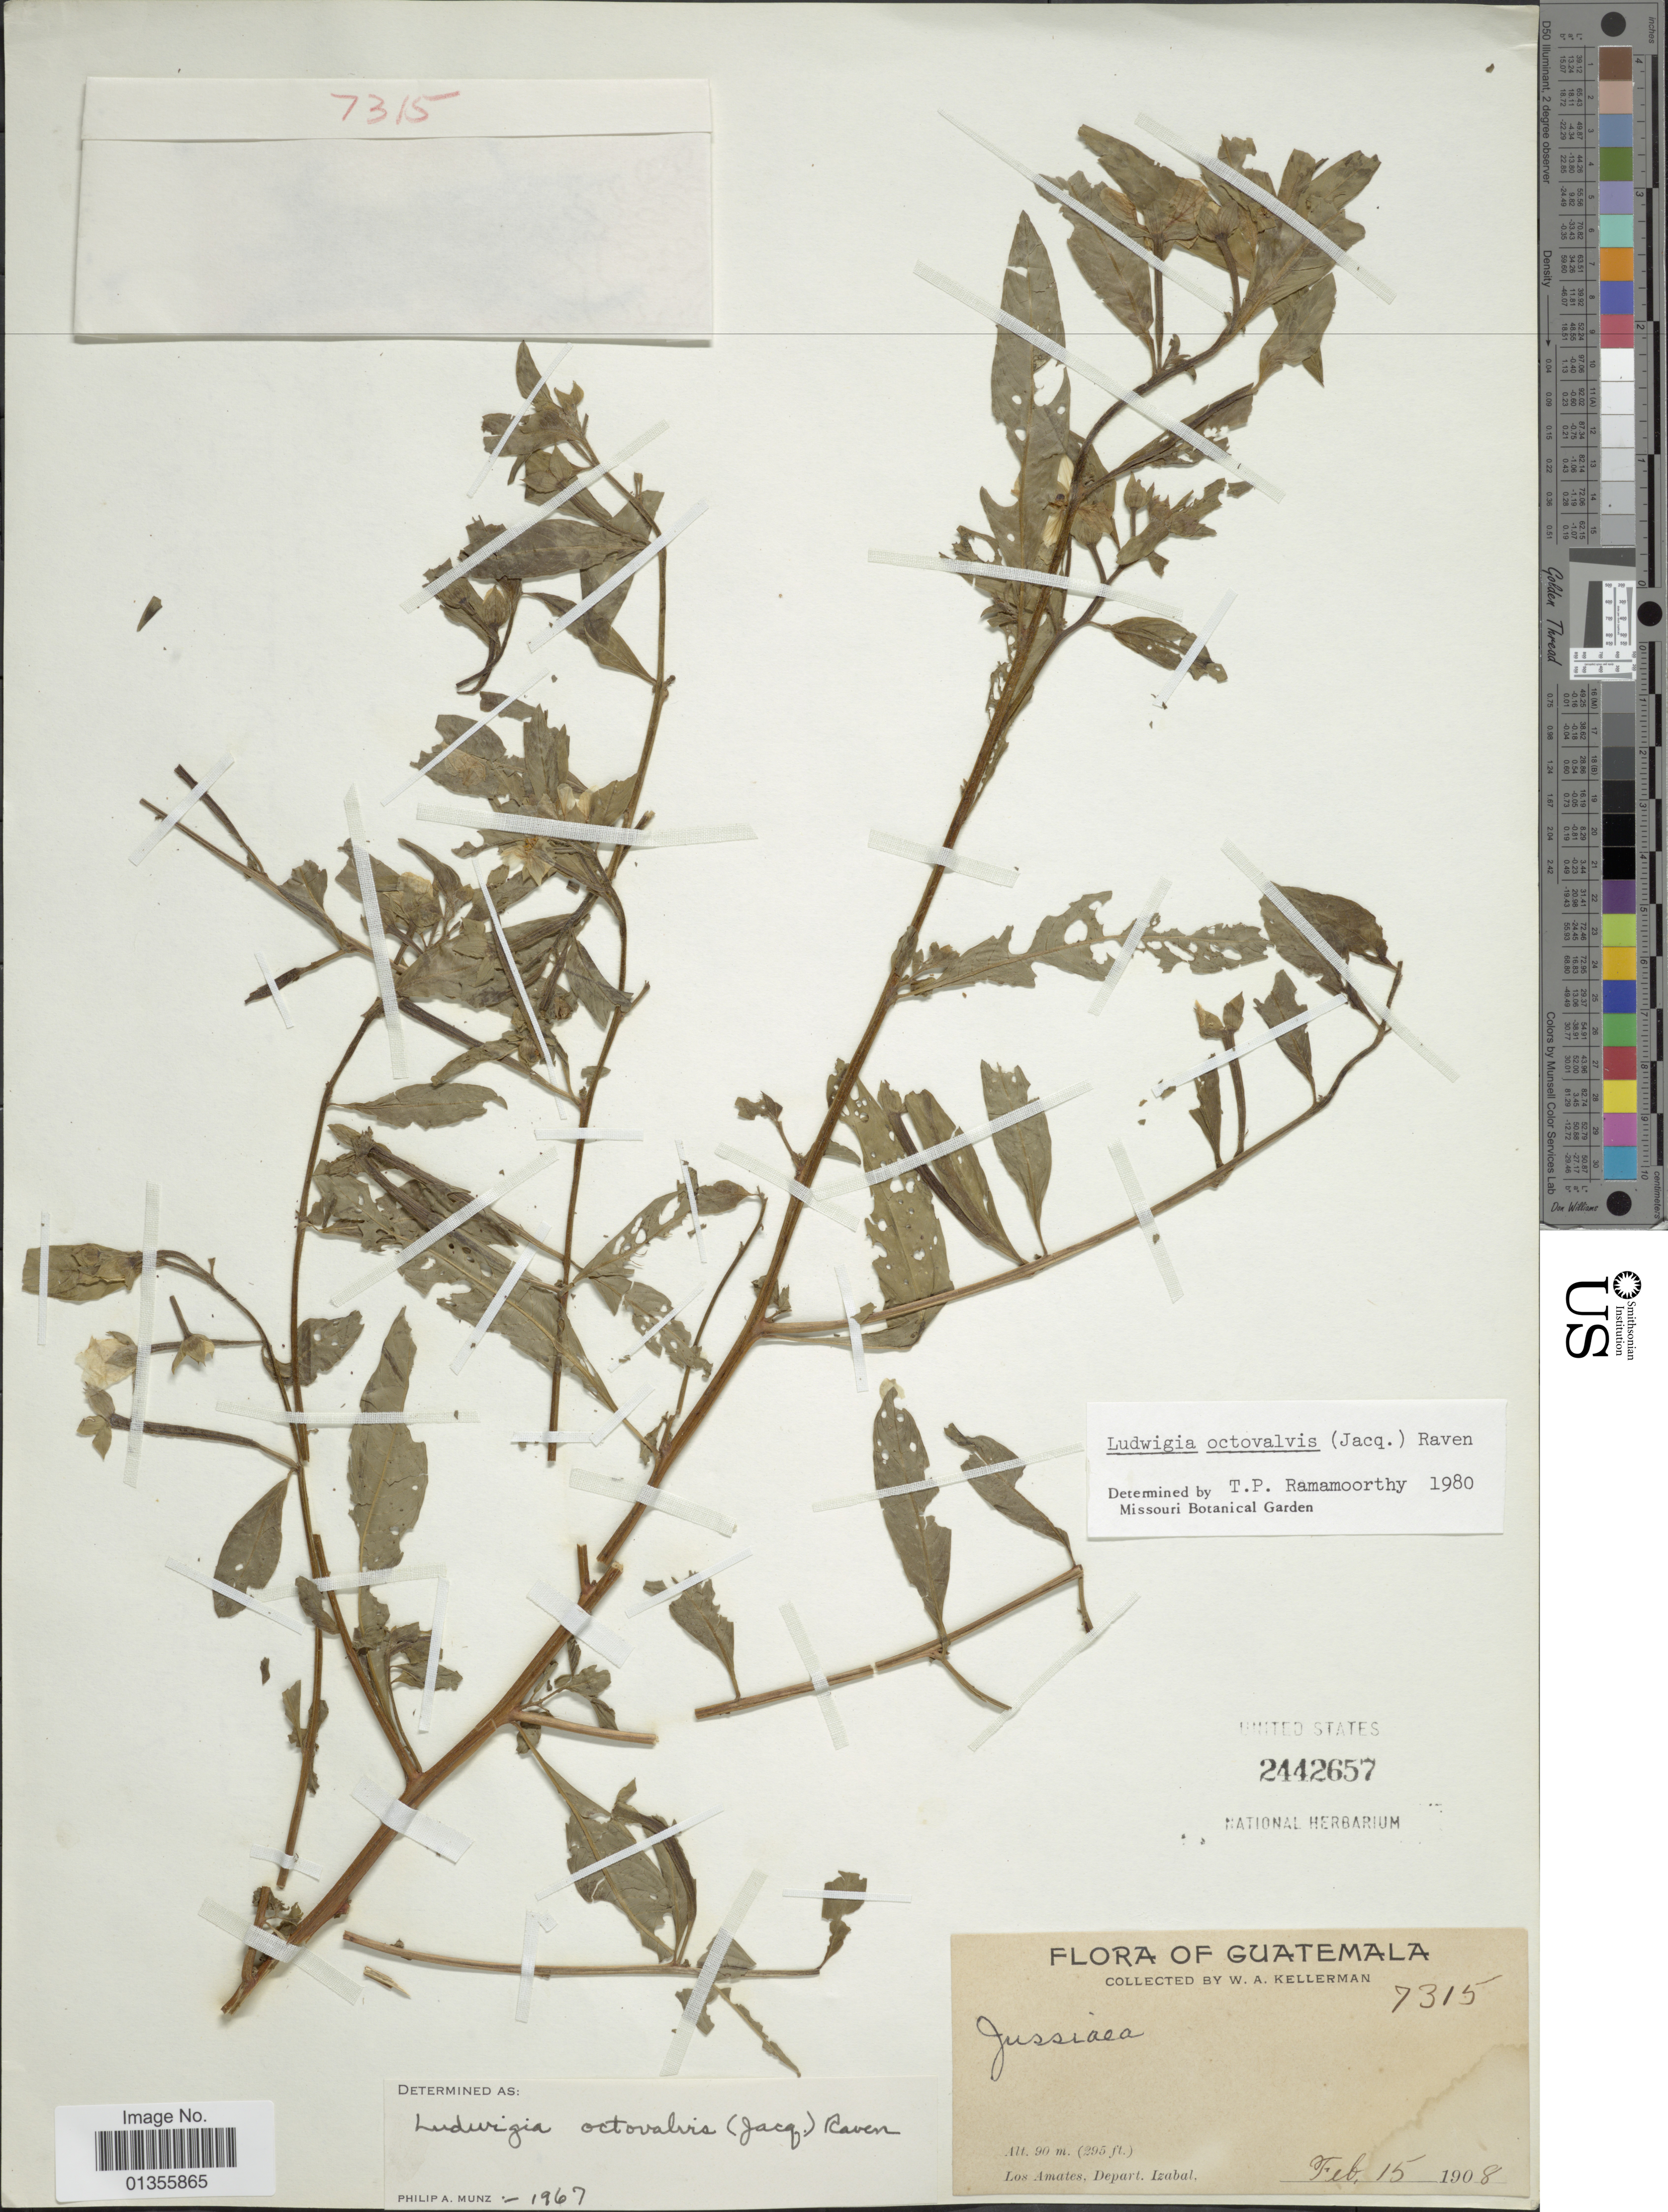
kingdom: Plantae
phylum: Tracheophyta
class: Magnoliopsida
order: Myrtales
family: Onagraceae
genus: Ludwigia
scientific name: Ludwigia octovalvis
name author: (Jacq.) P.H. Raven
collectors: W. Kellerman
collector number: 7315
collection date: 1908-02-15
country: Guatemala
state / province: Izabal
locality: Los Amates, Depart. Izabal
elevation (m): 90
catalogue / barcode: US 2442657